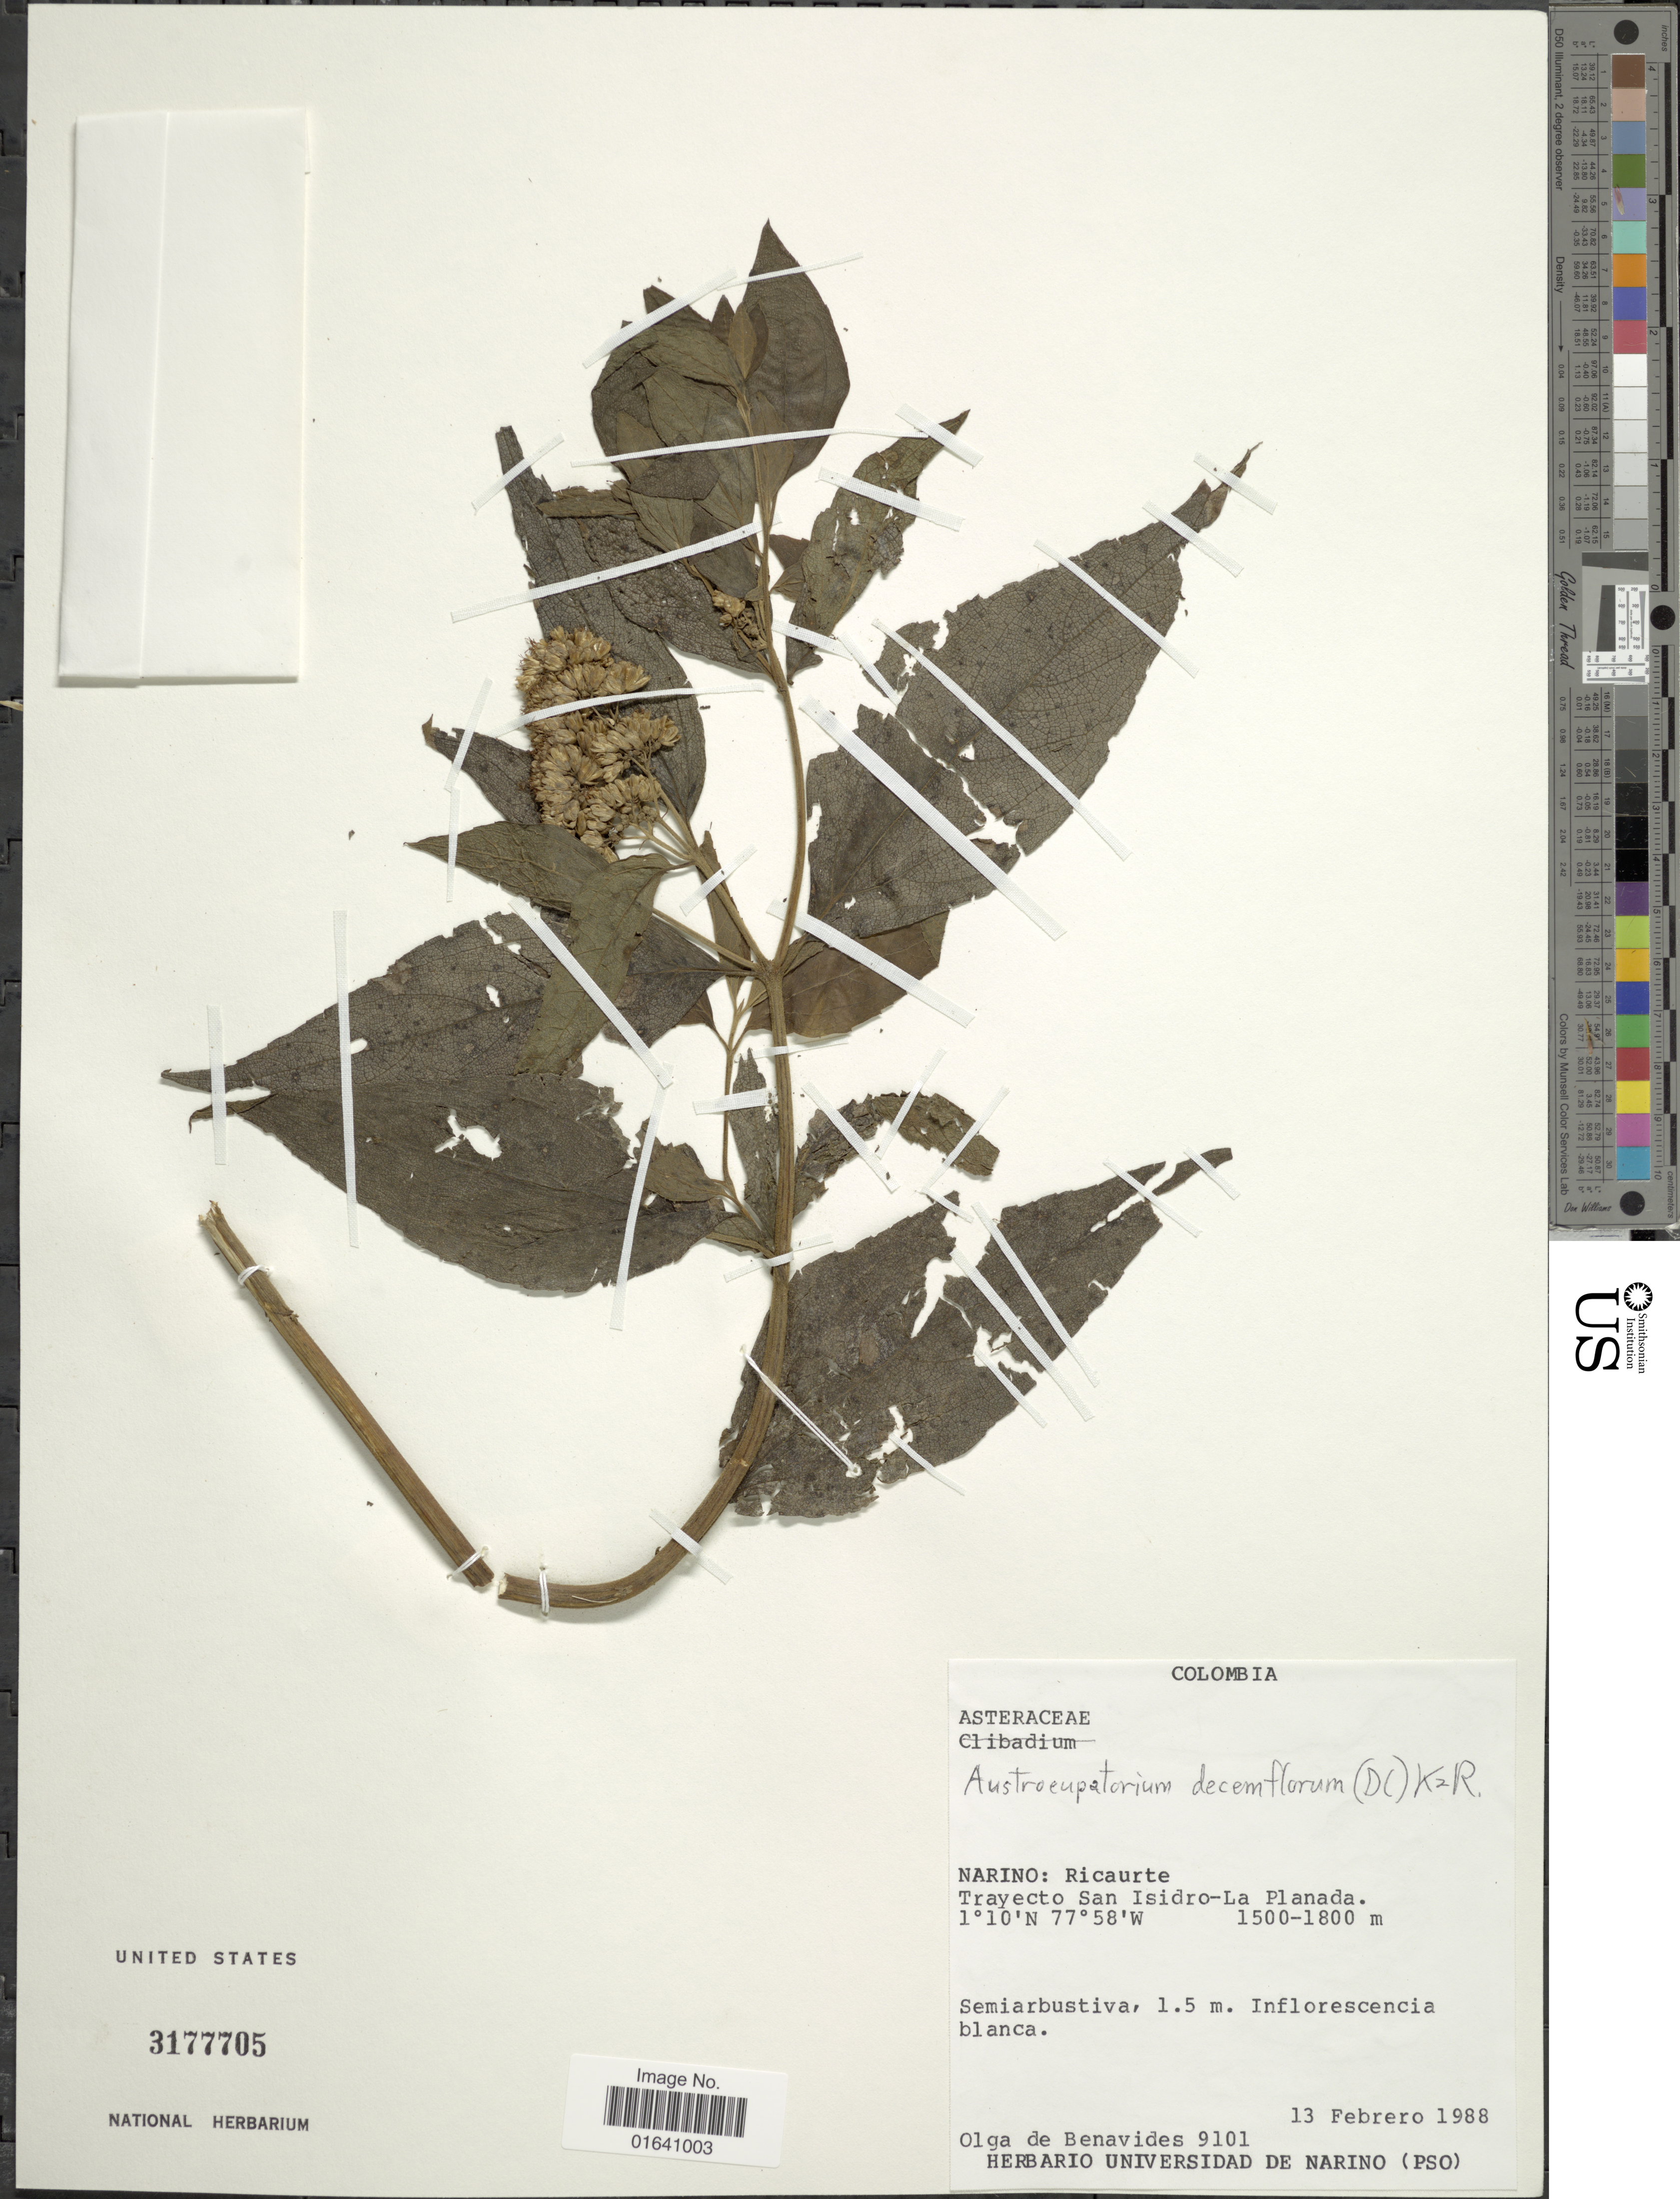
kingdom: Plantae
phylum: Tracheophyta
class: Magnoliopsida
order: Asterales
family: Asteraceae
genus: Austroeupatorium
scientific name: Austroeupatorium decemflorum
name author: (DC.) R.M. King & H. Rob.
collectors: Olga S. de Benavides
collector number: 9101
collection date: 1988-02-13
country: Colombia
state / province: Nariño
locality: Ricaurte, TRayecto San Isidro-La Planada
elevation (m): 1500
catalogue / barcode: US 3177705